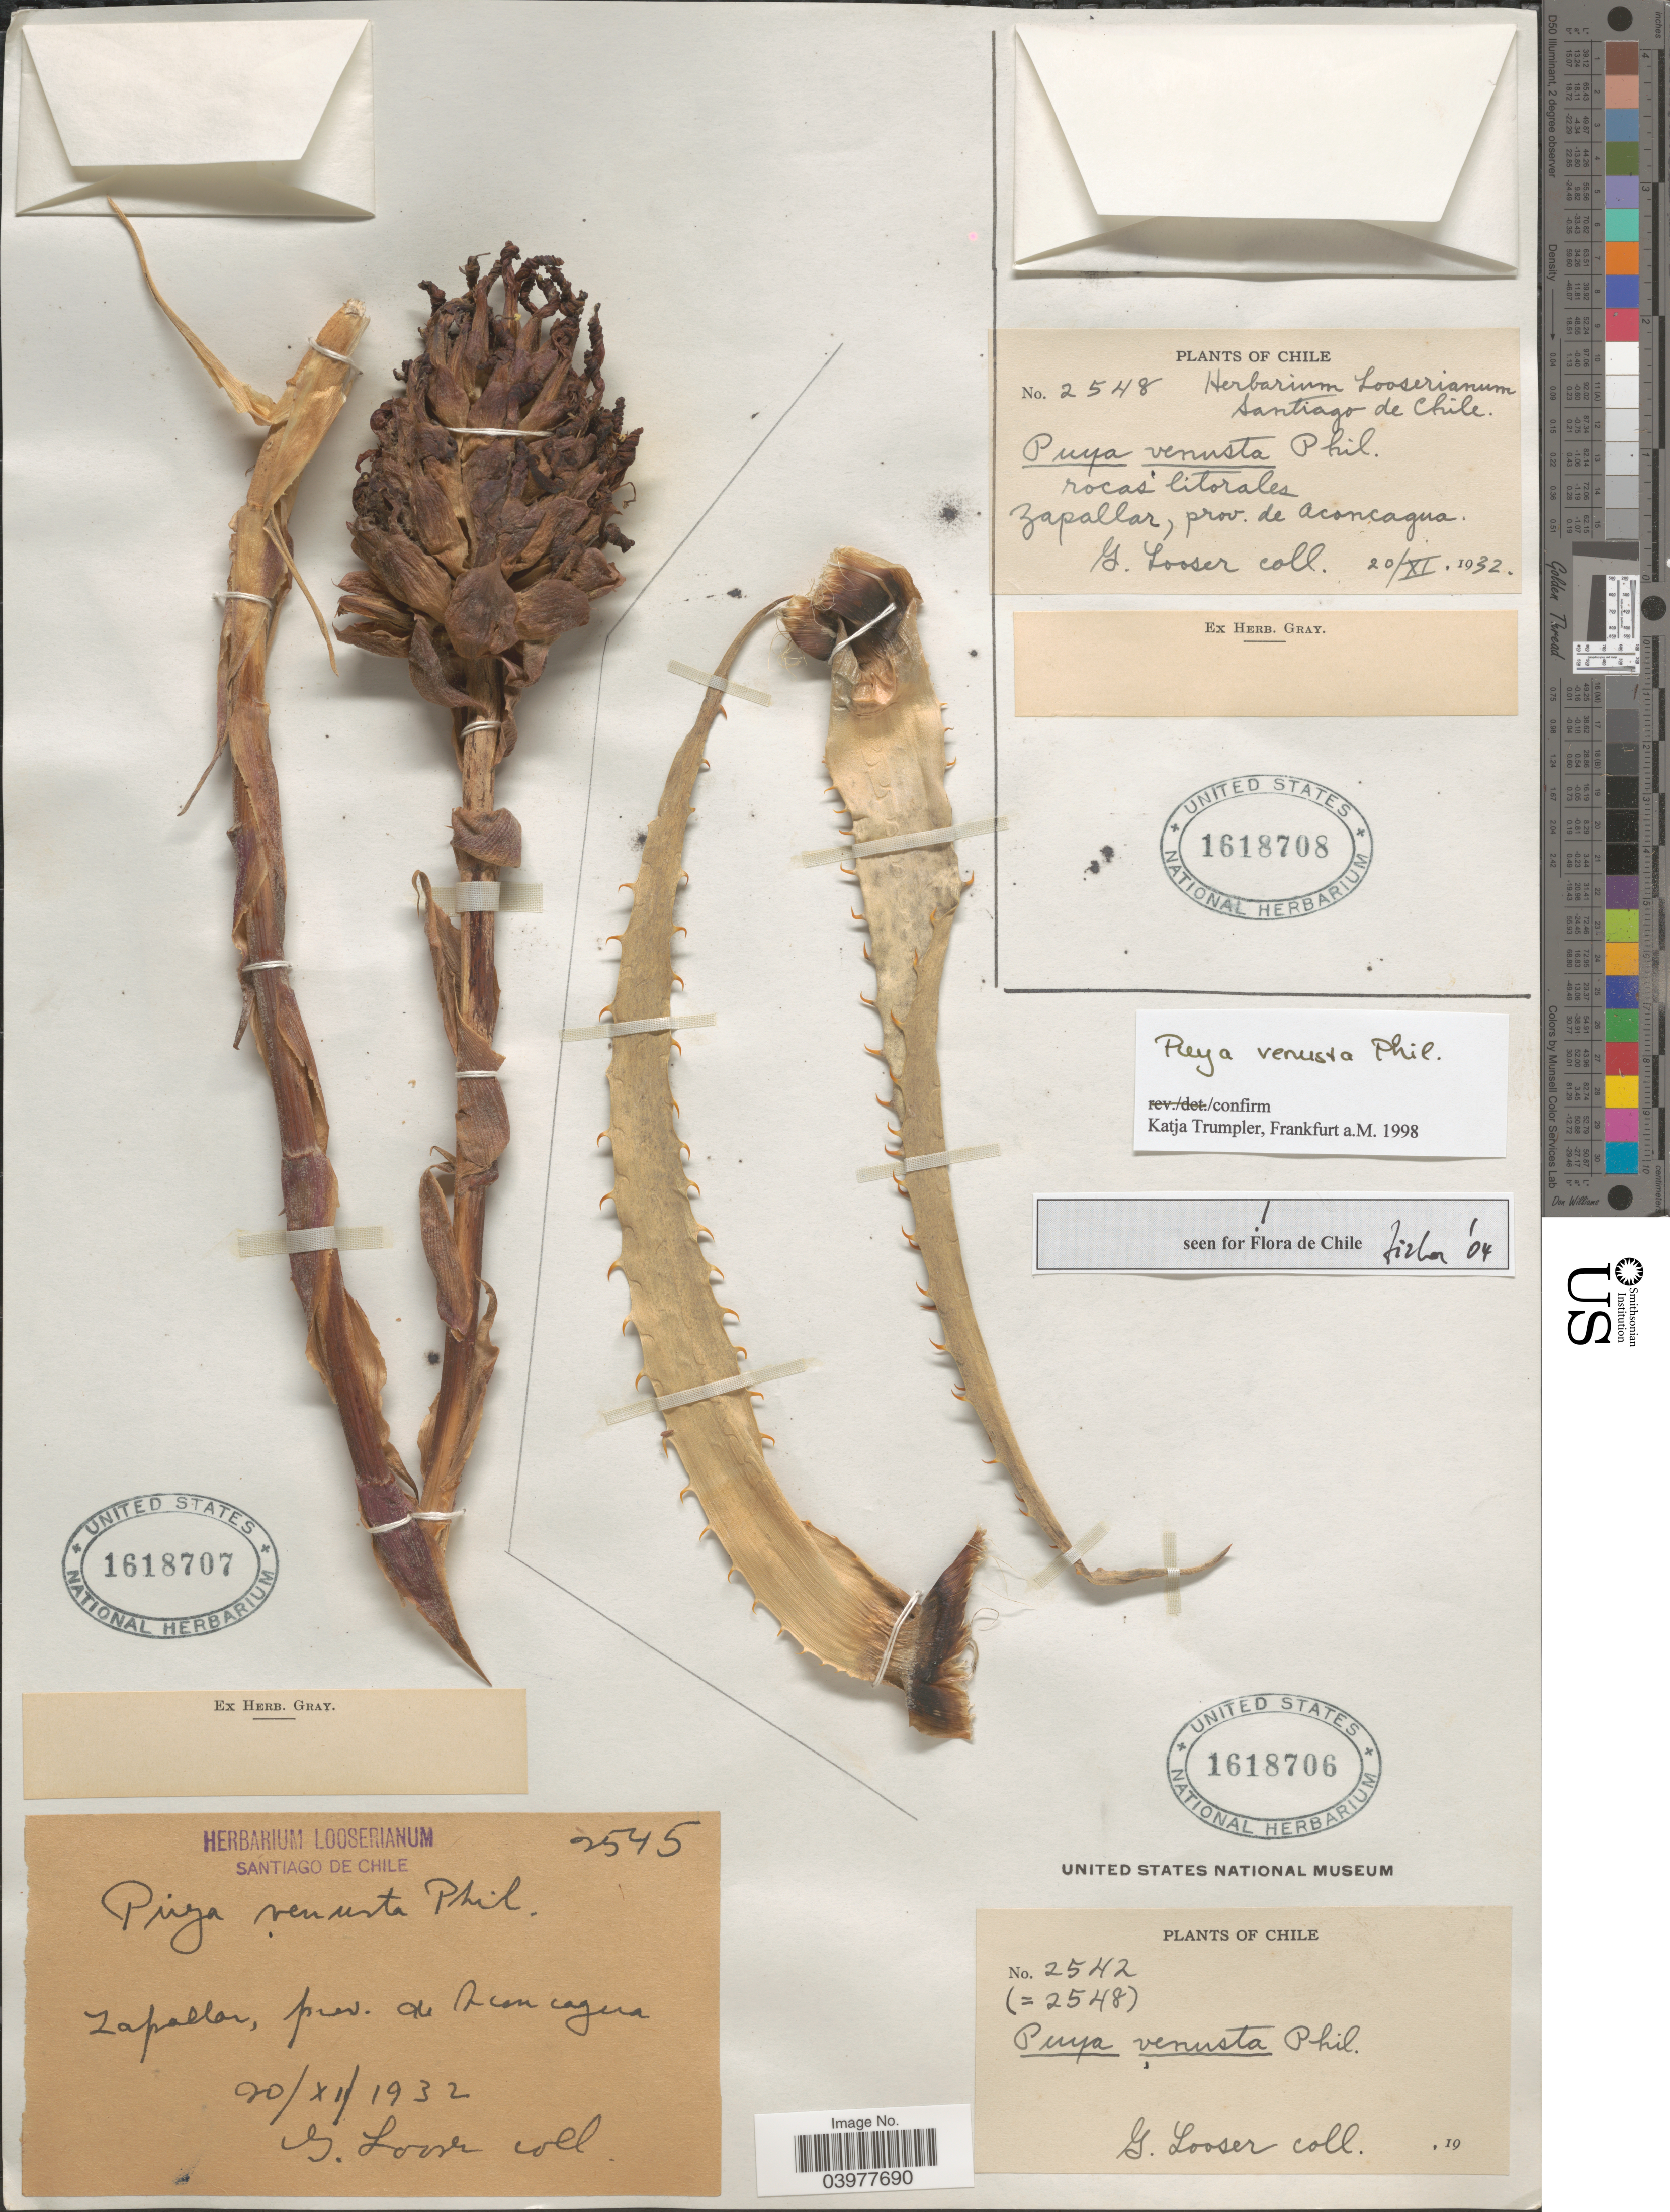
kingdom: Plantae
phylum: Tracheophyta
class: Liliopsida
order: Poales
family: Bromeliaceae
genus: Puya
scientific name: Puya venusta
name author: Phil.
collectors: G. Looser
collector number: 2545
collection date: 1932-11-20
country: Chile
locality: Zapallar, prov. de Aconcagua.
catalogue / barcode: US 1618707-2